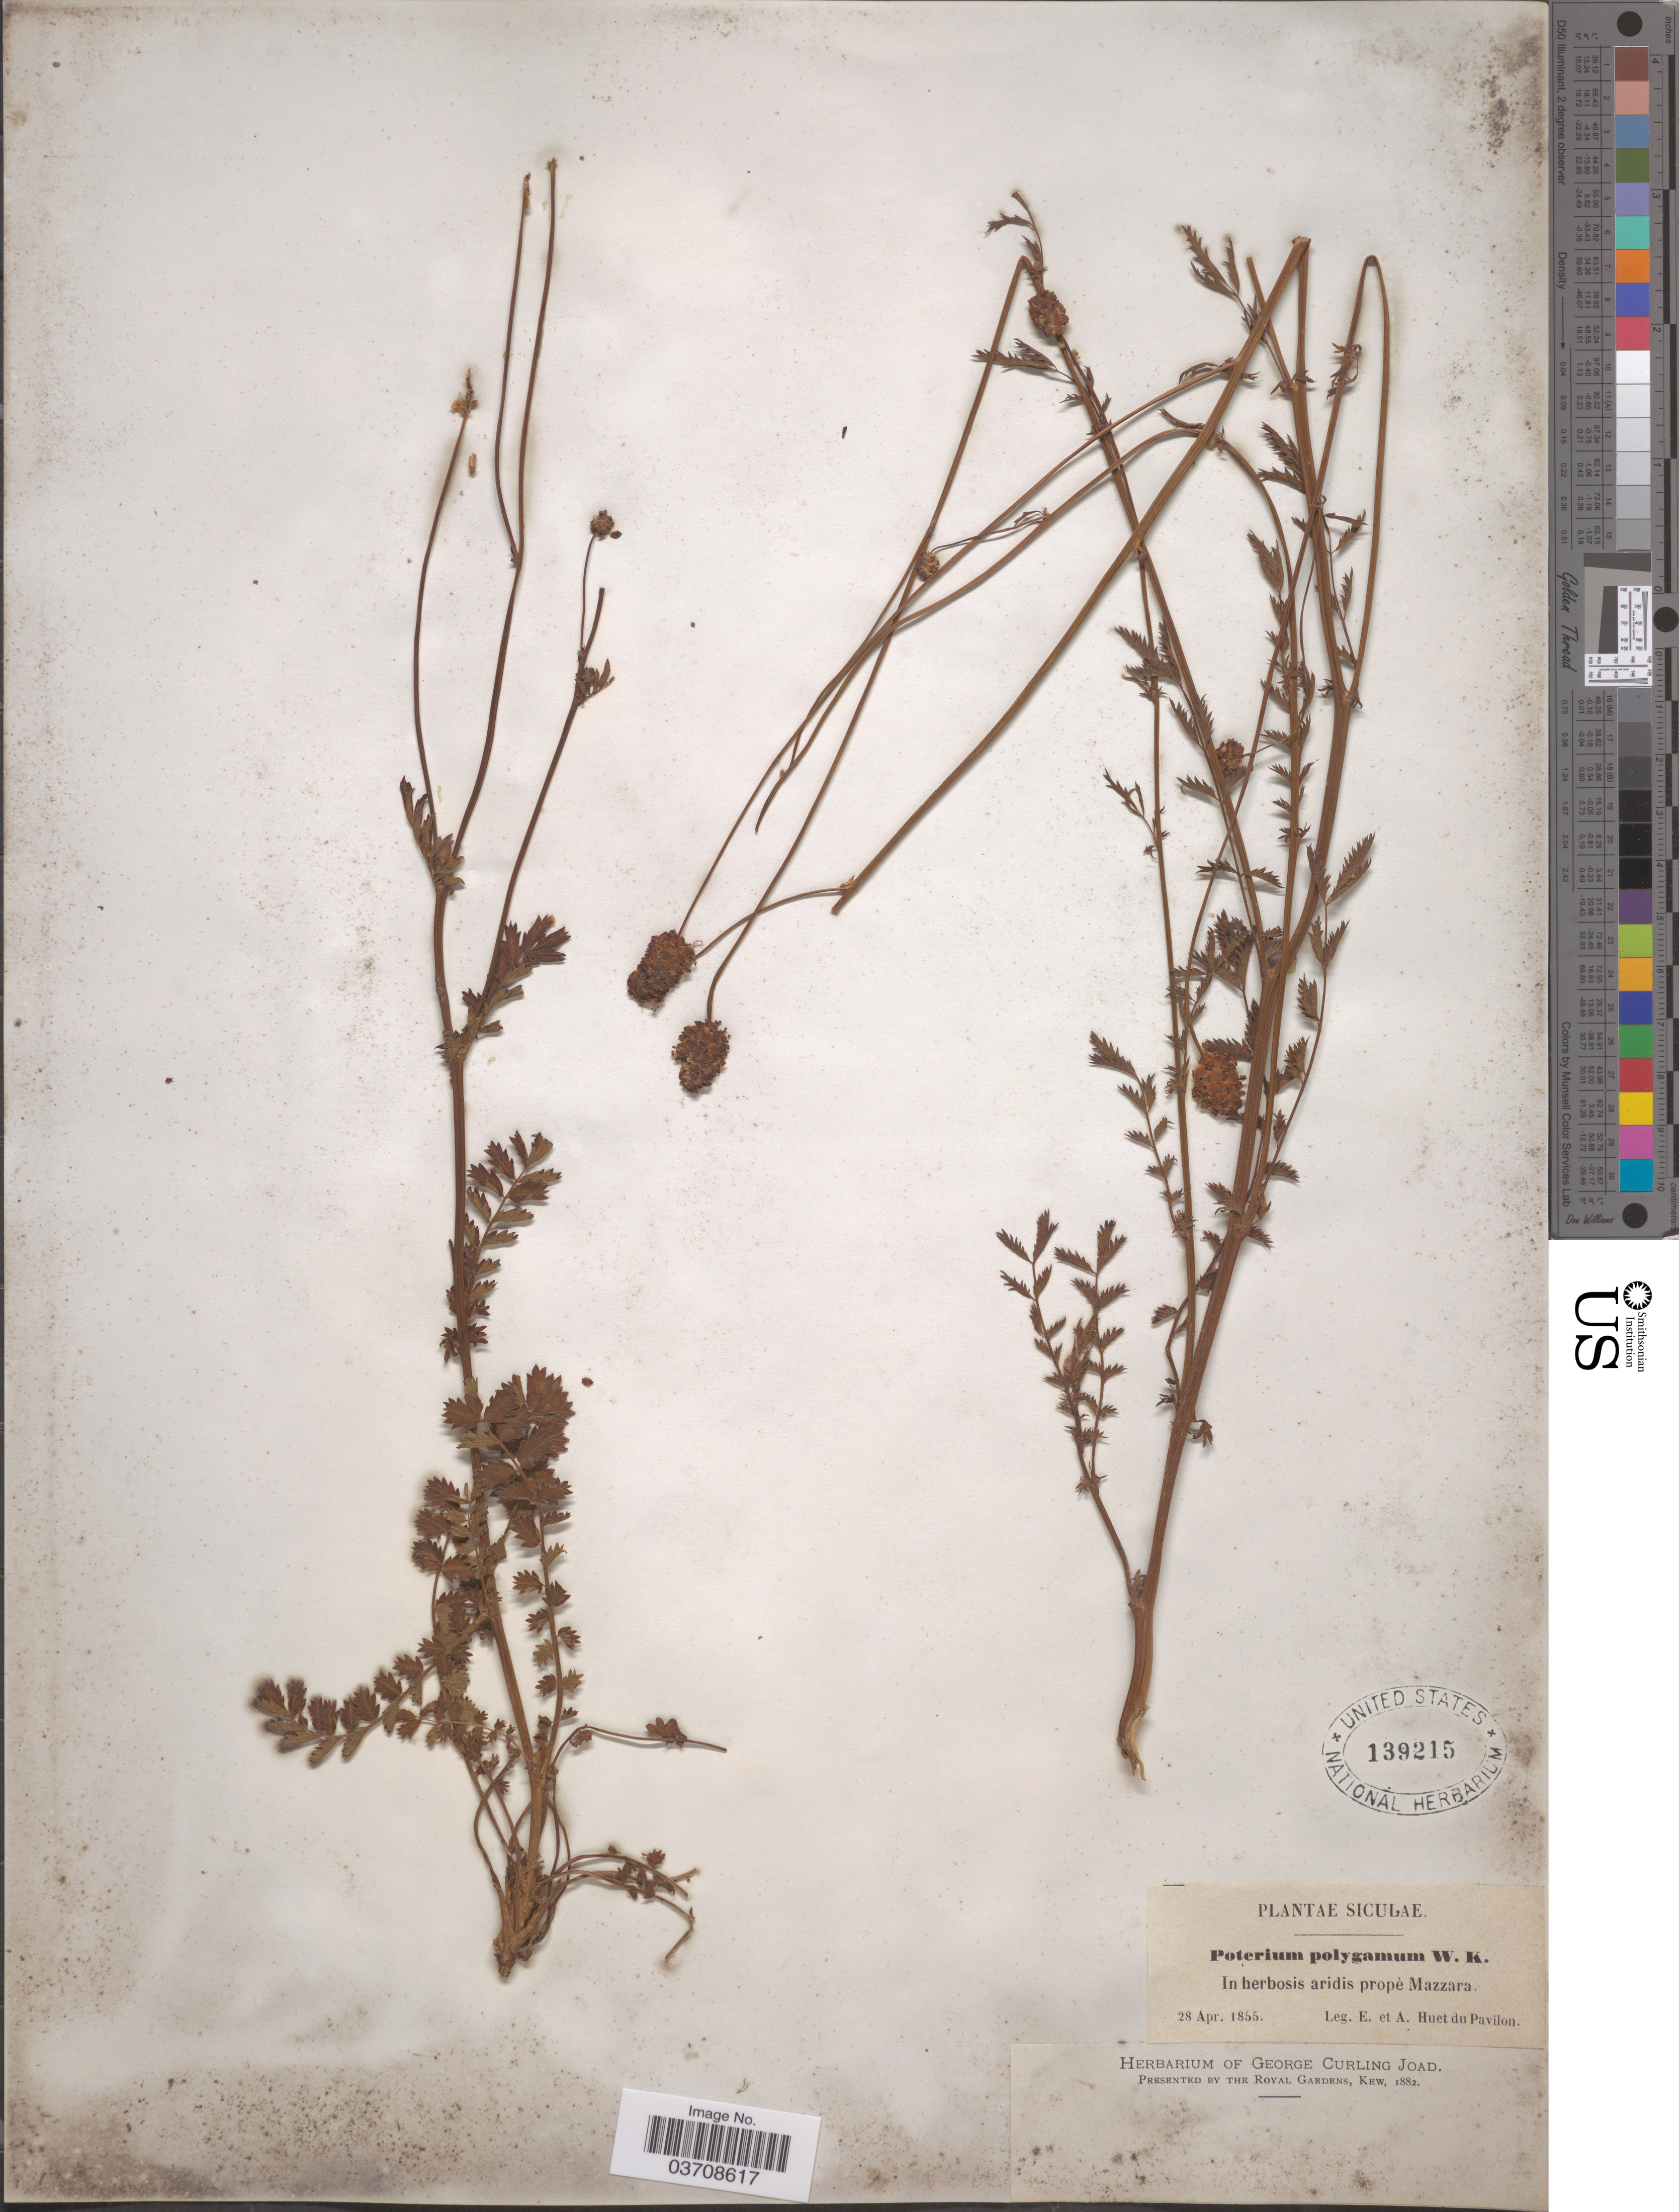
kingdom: Plantae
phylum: Tracheophyta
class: Magnoliopsida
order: Rosales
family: Rosaceae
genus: Sanguisorba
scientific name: Sanguisorba minor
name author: Scop.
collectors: E. Huet du Pavillon & A. Huet du Pavillon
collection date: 1855-04-28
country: Italy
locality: Siculae. In herbosis aridis propè Mazzara.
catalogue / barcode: US 139215